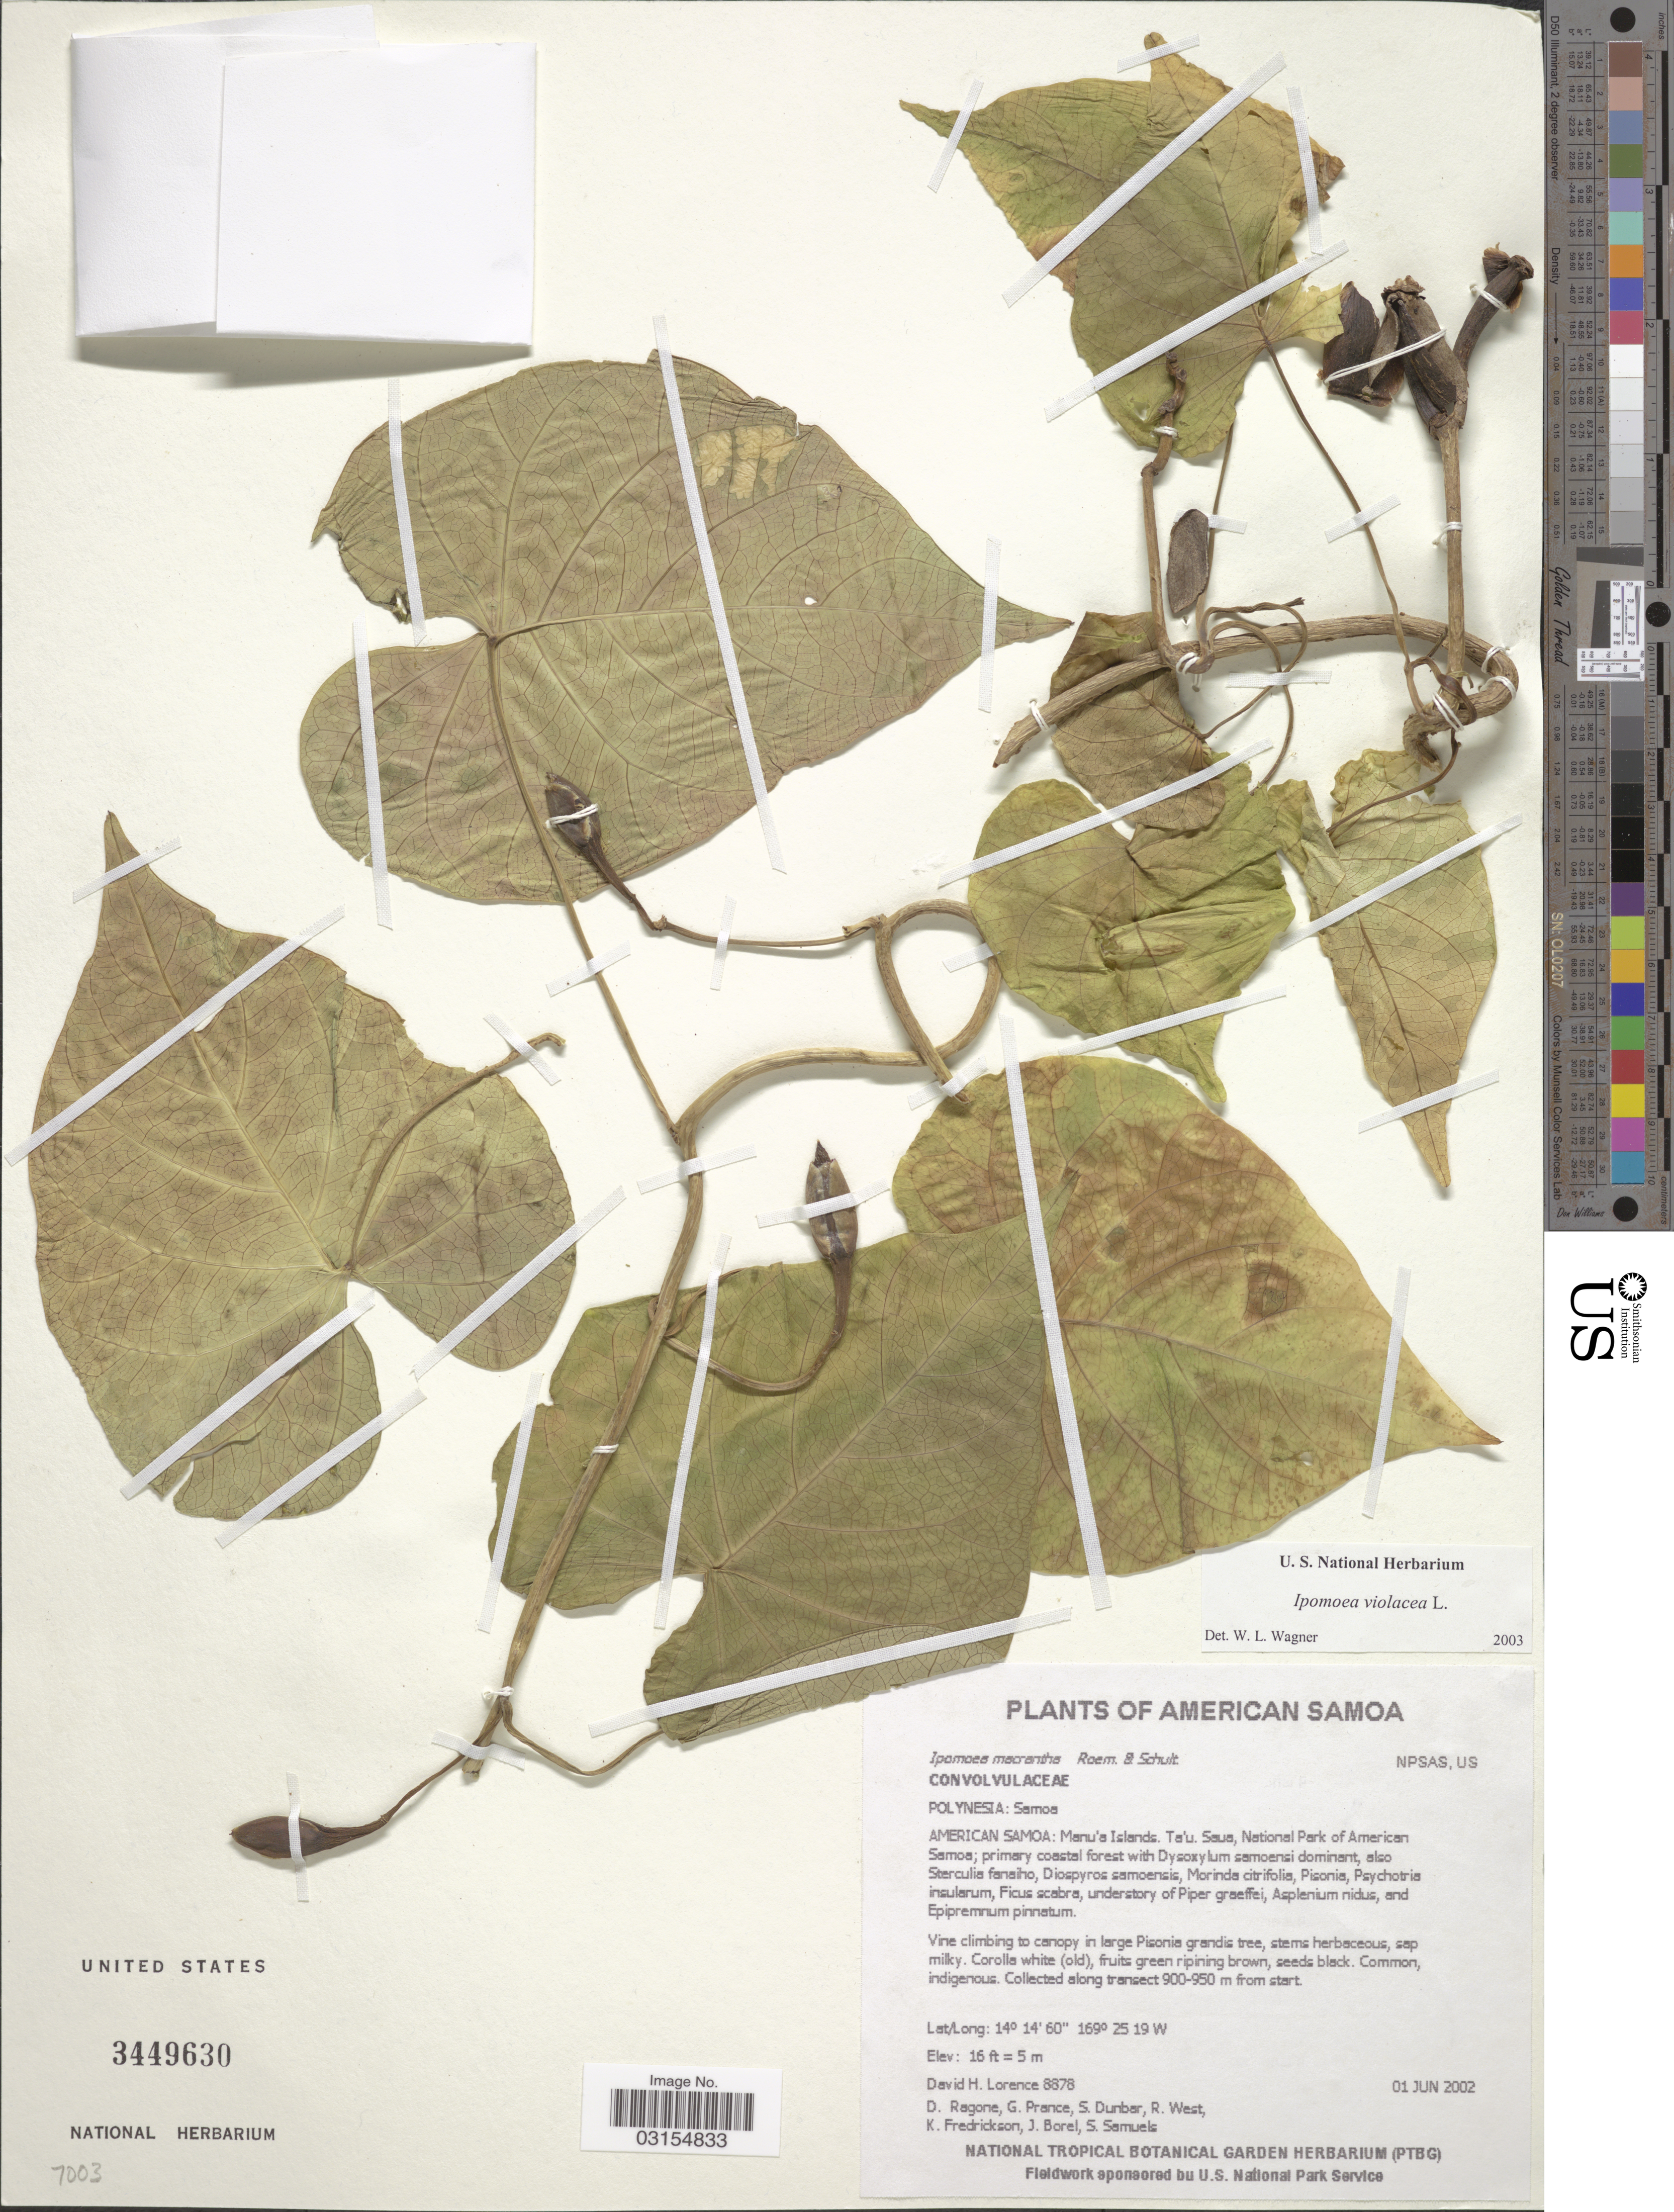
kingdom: Plantae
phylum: Tracheophyta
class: Magnoliopsida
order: Solanales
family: Convolvulaceae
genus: Ipomoea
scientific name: Ipomoea violacea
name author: L.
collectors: D. Lorence, D. Ragone, G. T. Prance, S. Dunbar & et al.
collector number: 8878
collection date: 2002-06-01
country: American Samoa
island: Tau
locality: Manu'a Islands. Ta'u. Saua, National Park of American Samoa.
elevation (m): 5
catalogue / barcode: US 3449630